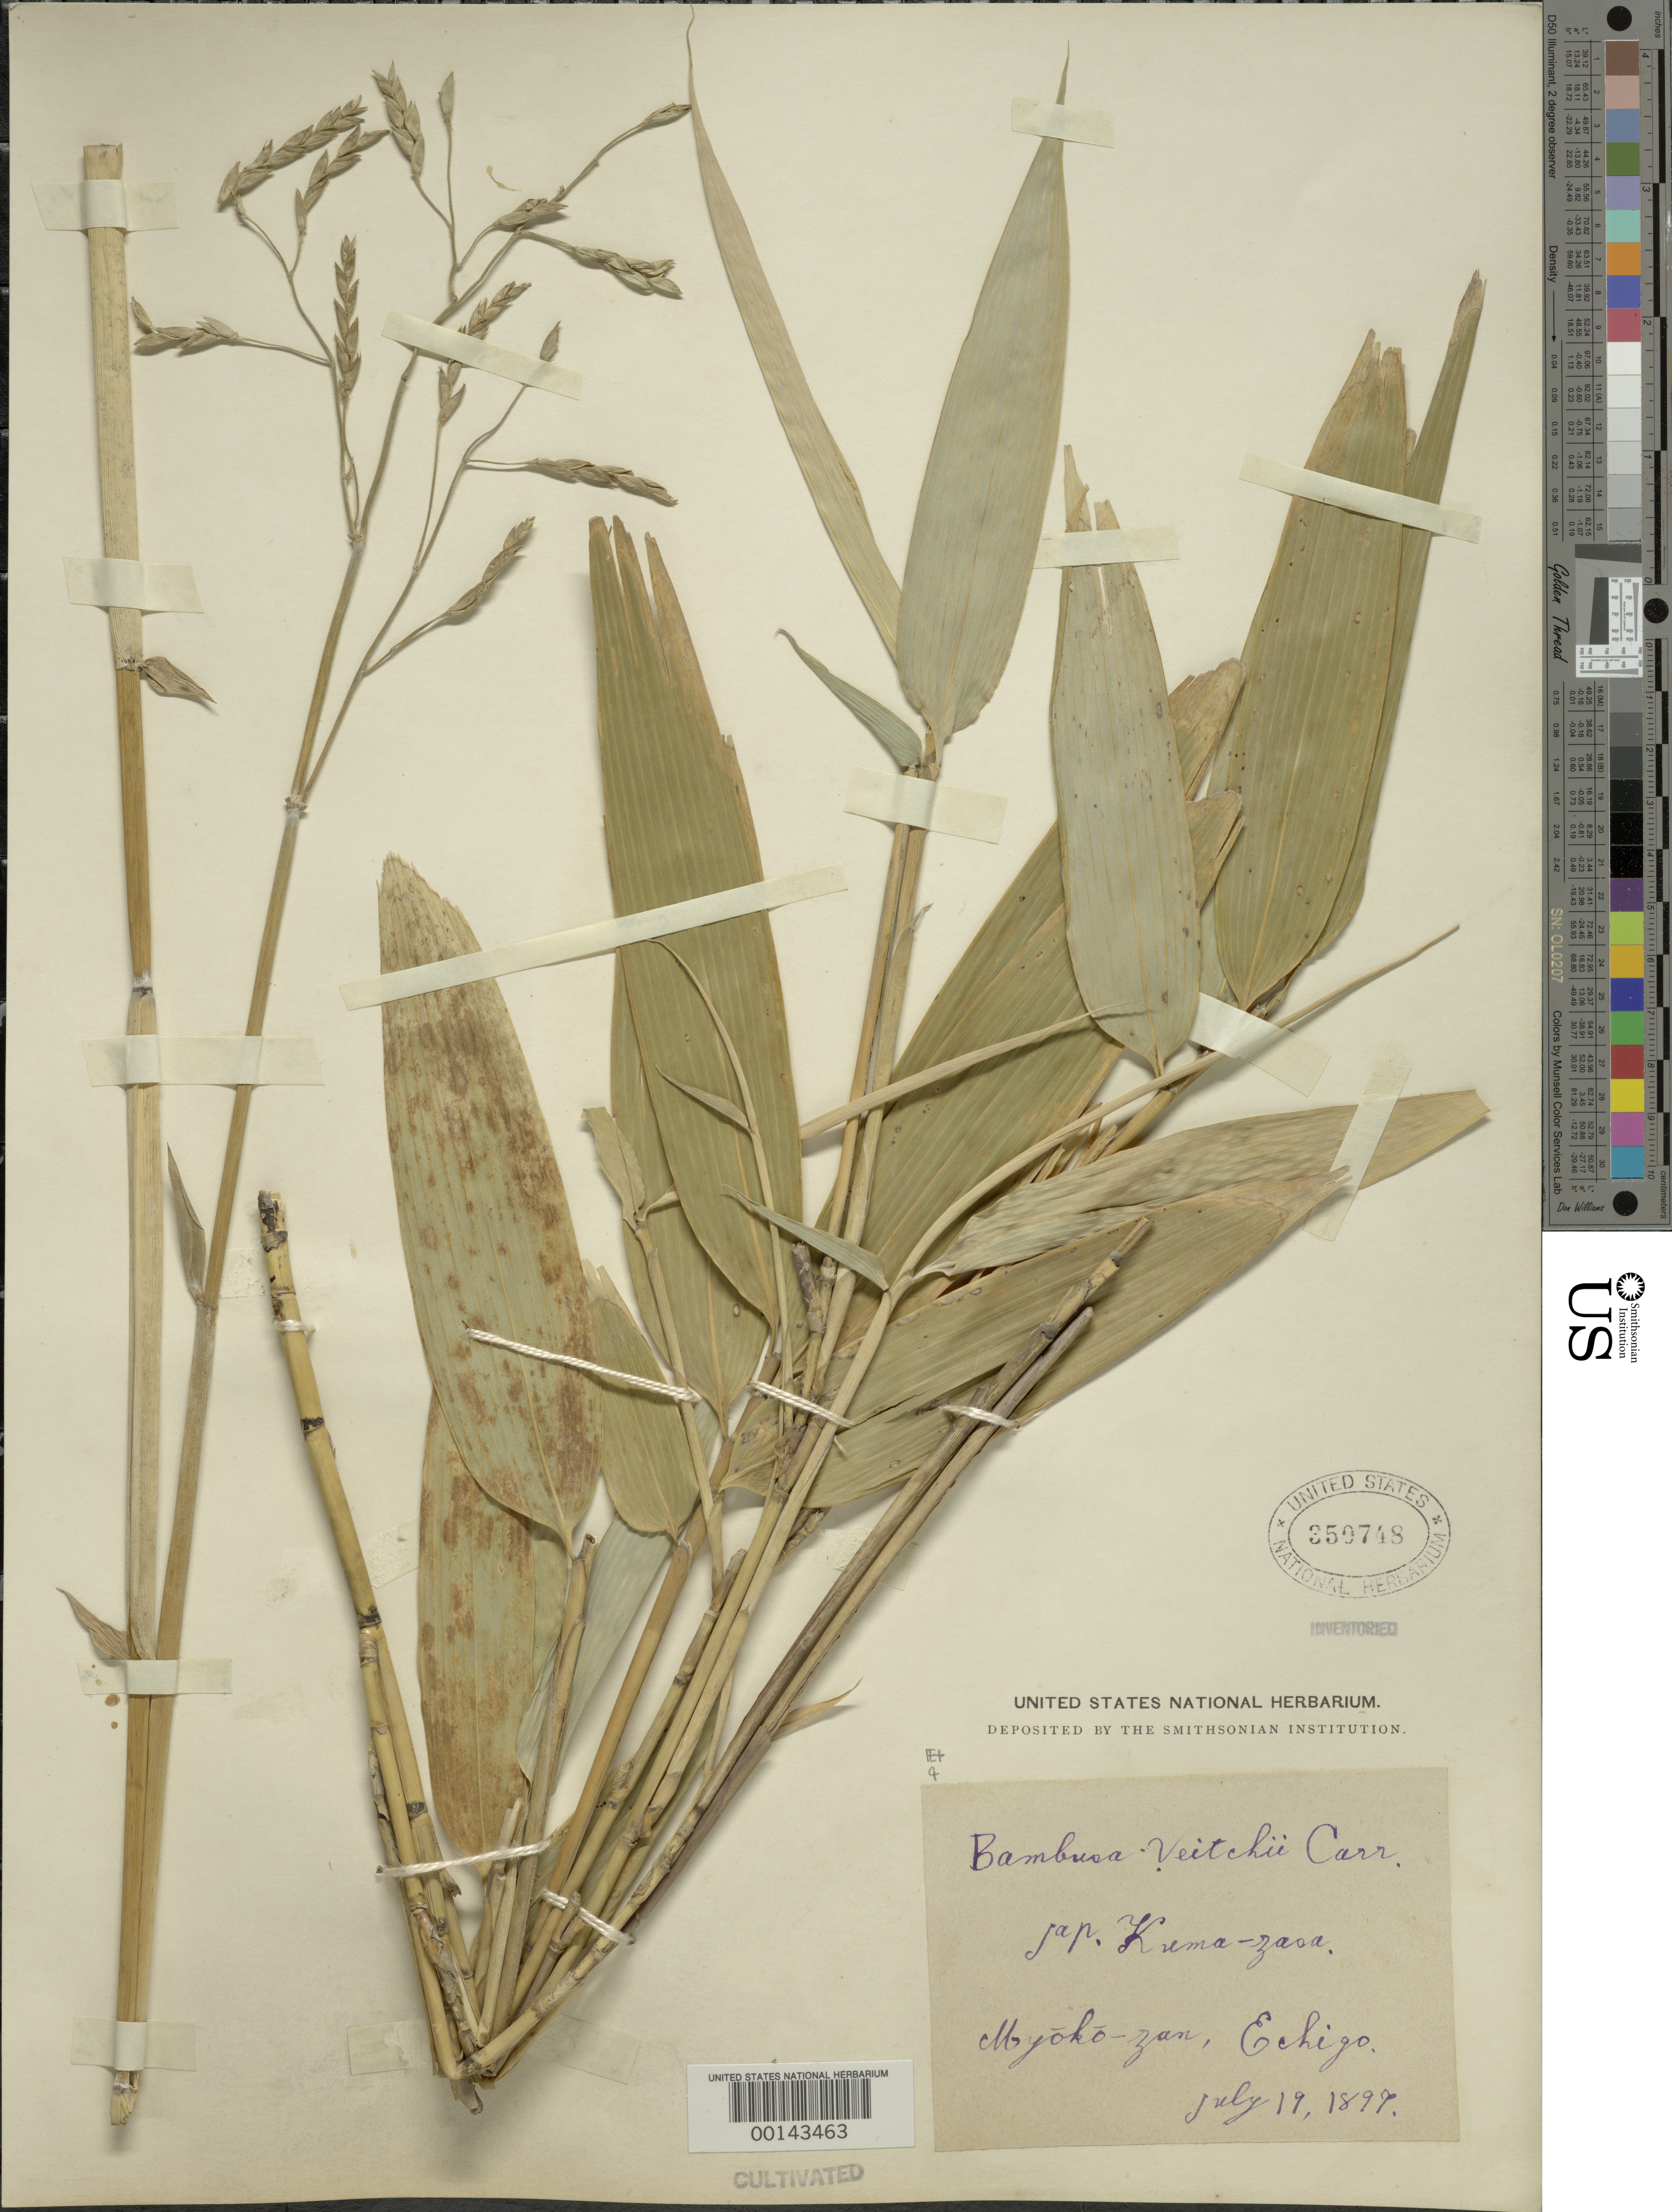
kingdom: Plantae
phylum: Tracheophyta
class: Liliopsida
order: Poales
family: Poaceae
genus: Sasa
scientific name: Sasa veitchii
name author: (Carrière) Rehder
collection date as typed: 19 Jul 1899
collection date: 1899-07-19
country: Japan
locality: Myoko-zan, echigo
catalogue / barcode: US 350748